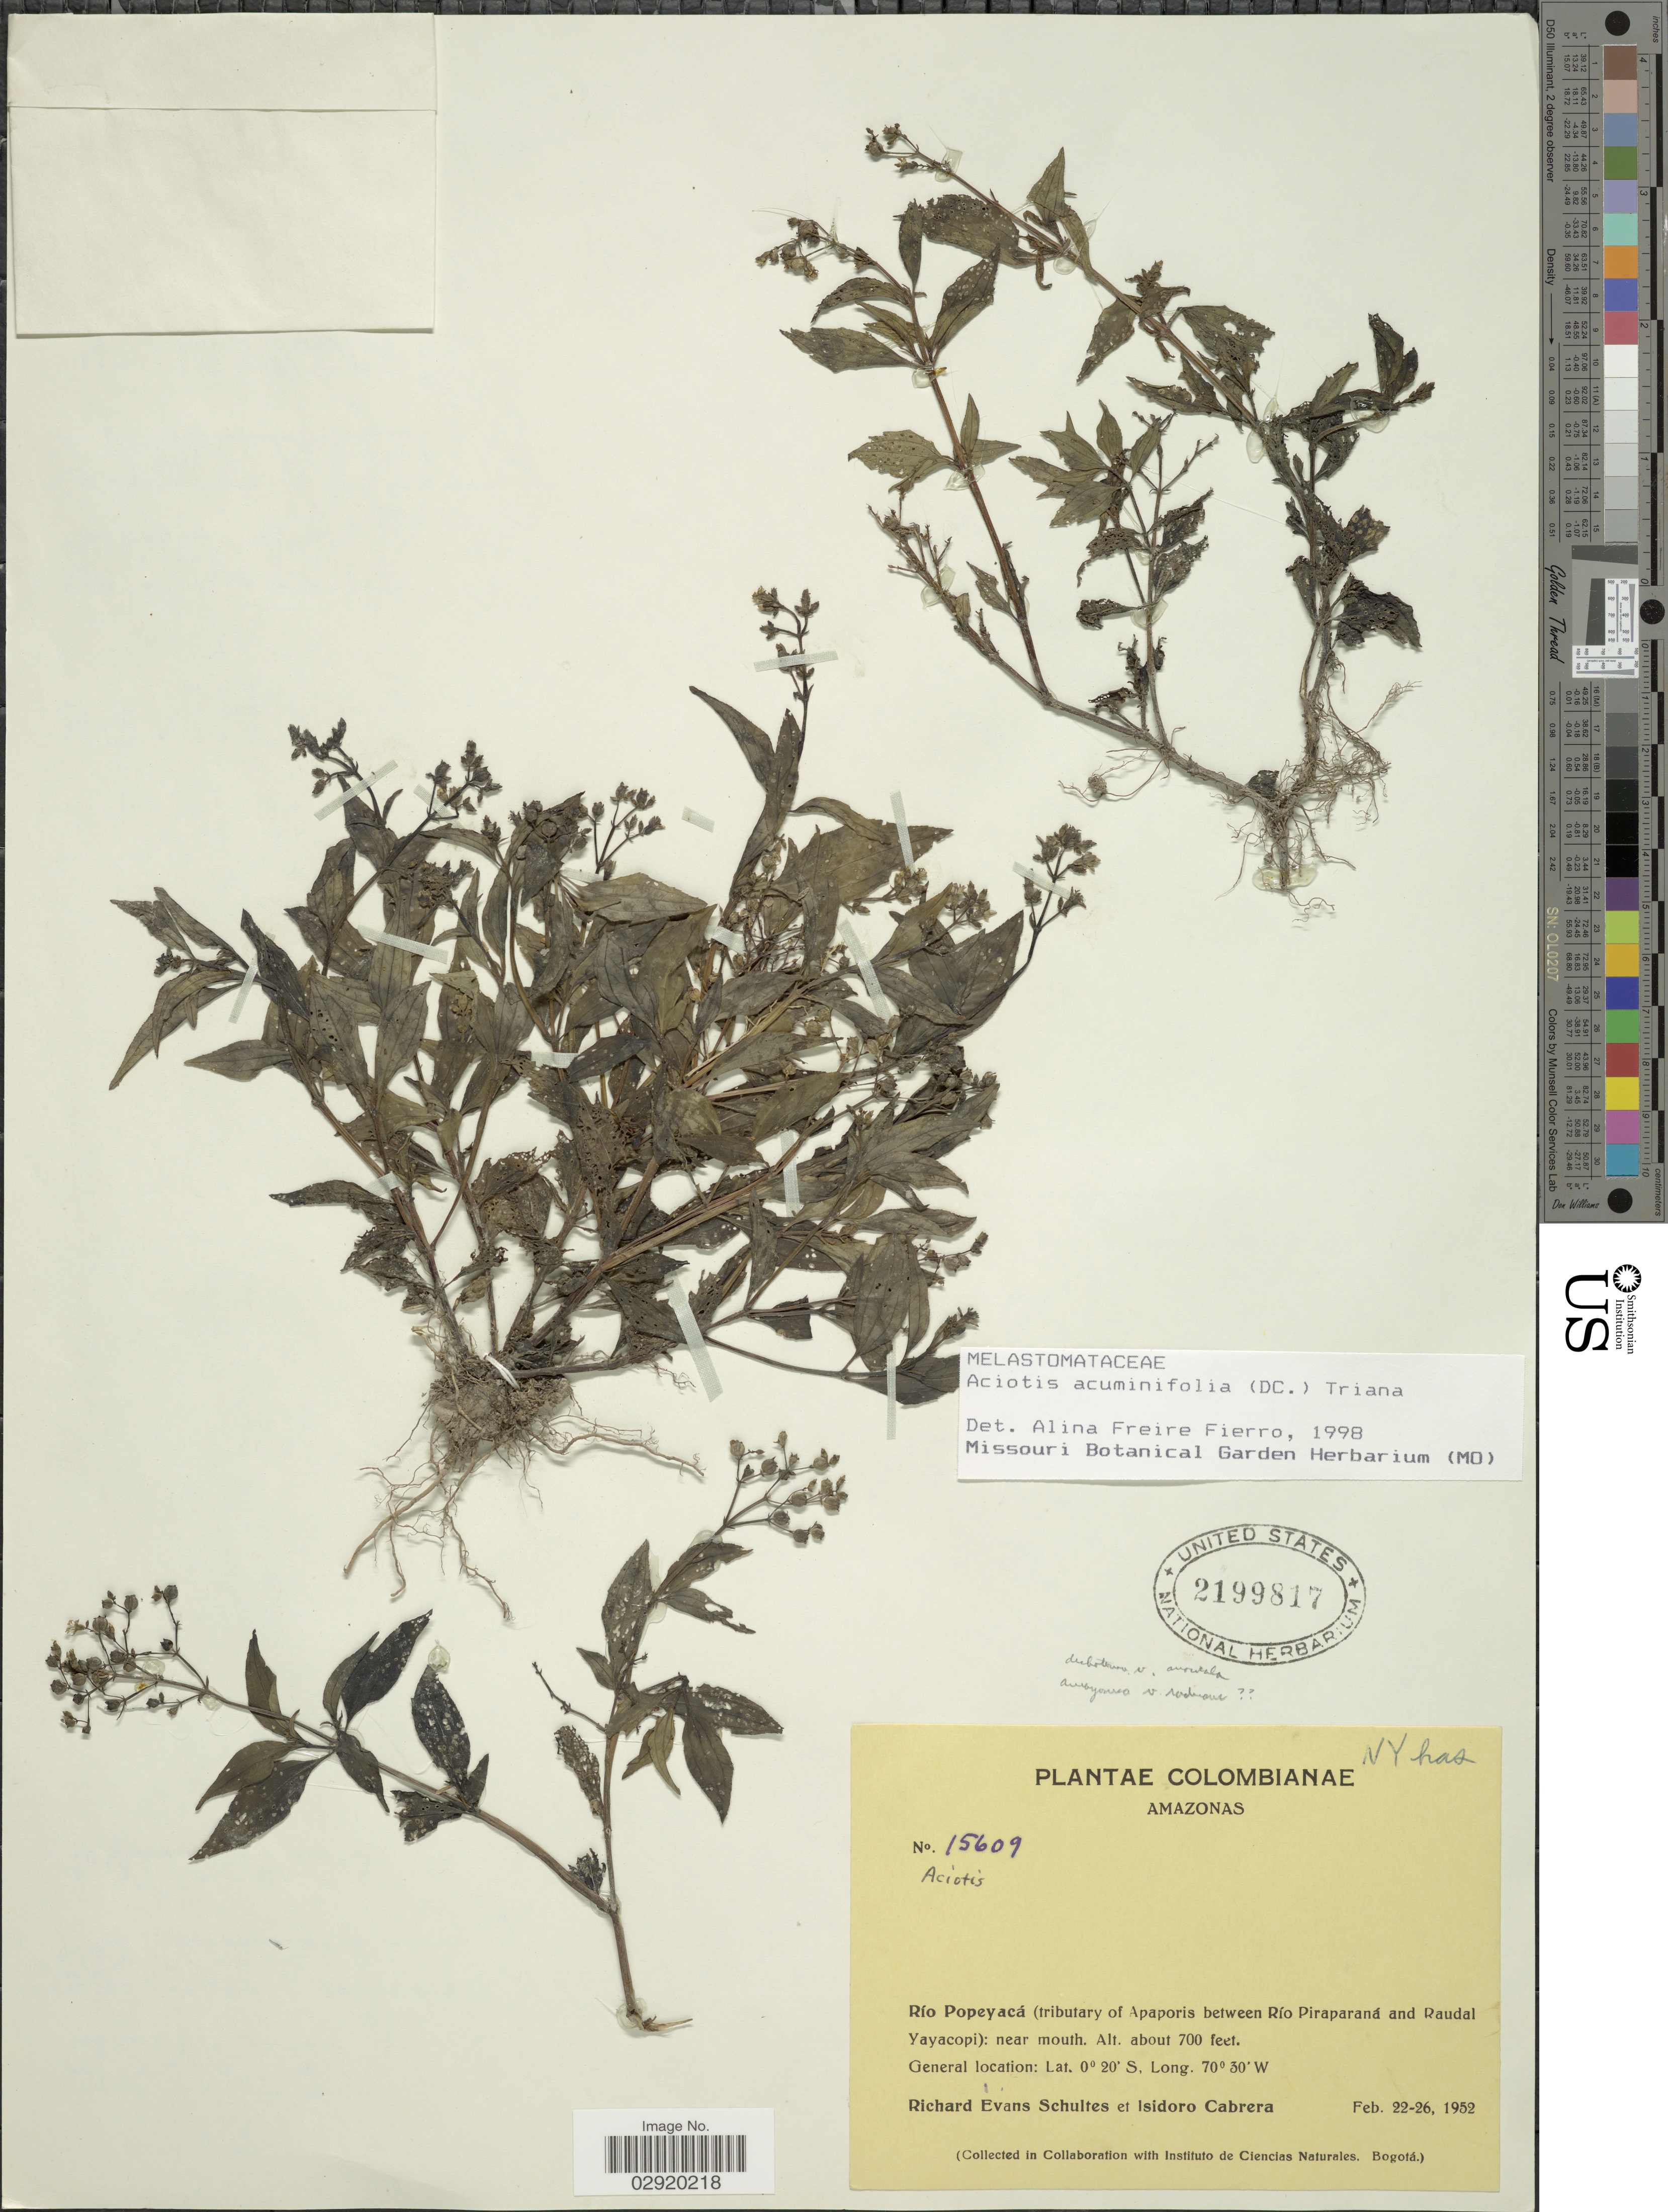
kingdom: Plantae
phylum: Tracheophyta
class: Magnoliopsida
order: Myrtales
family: Melastomataceae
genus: Aciotis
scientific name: Aciotis acuminifolia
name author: (Mart. ex DC.) Triana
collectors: R. E. Schultes & I. Cabrera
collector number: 15609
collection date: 1952-02-22/1952-02-26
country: Colombia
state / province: Amazônas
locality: Río Popeyacá (tributary of Apaporis between Río Piraparaná and Raudal Yayacopi): near mouth.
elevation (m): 213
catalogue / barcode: US 2199817